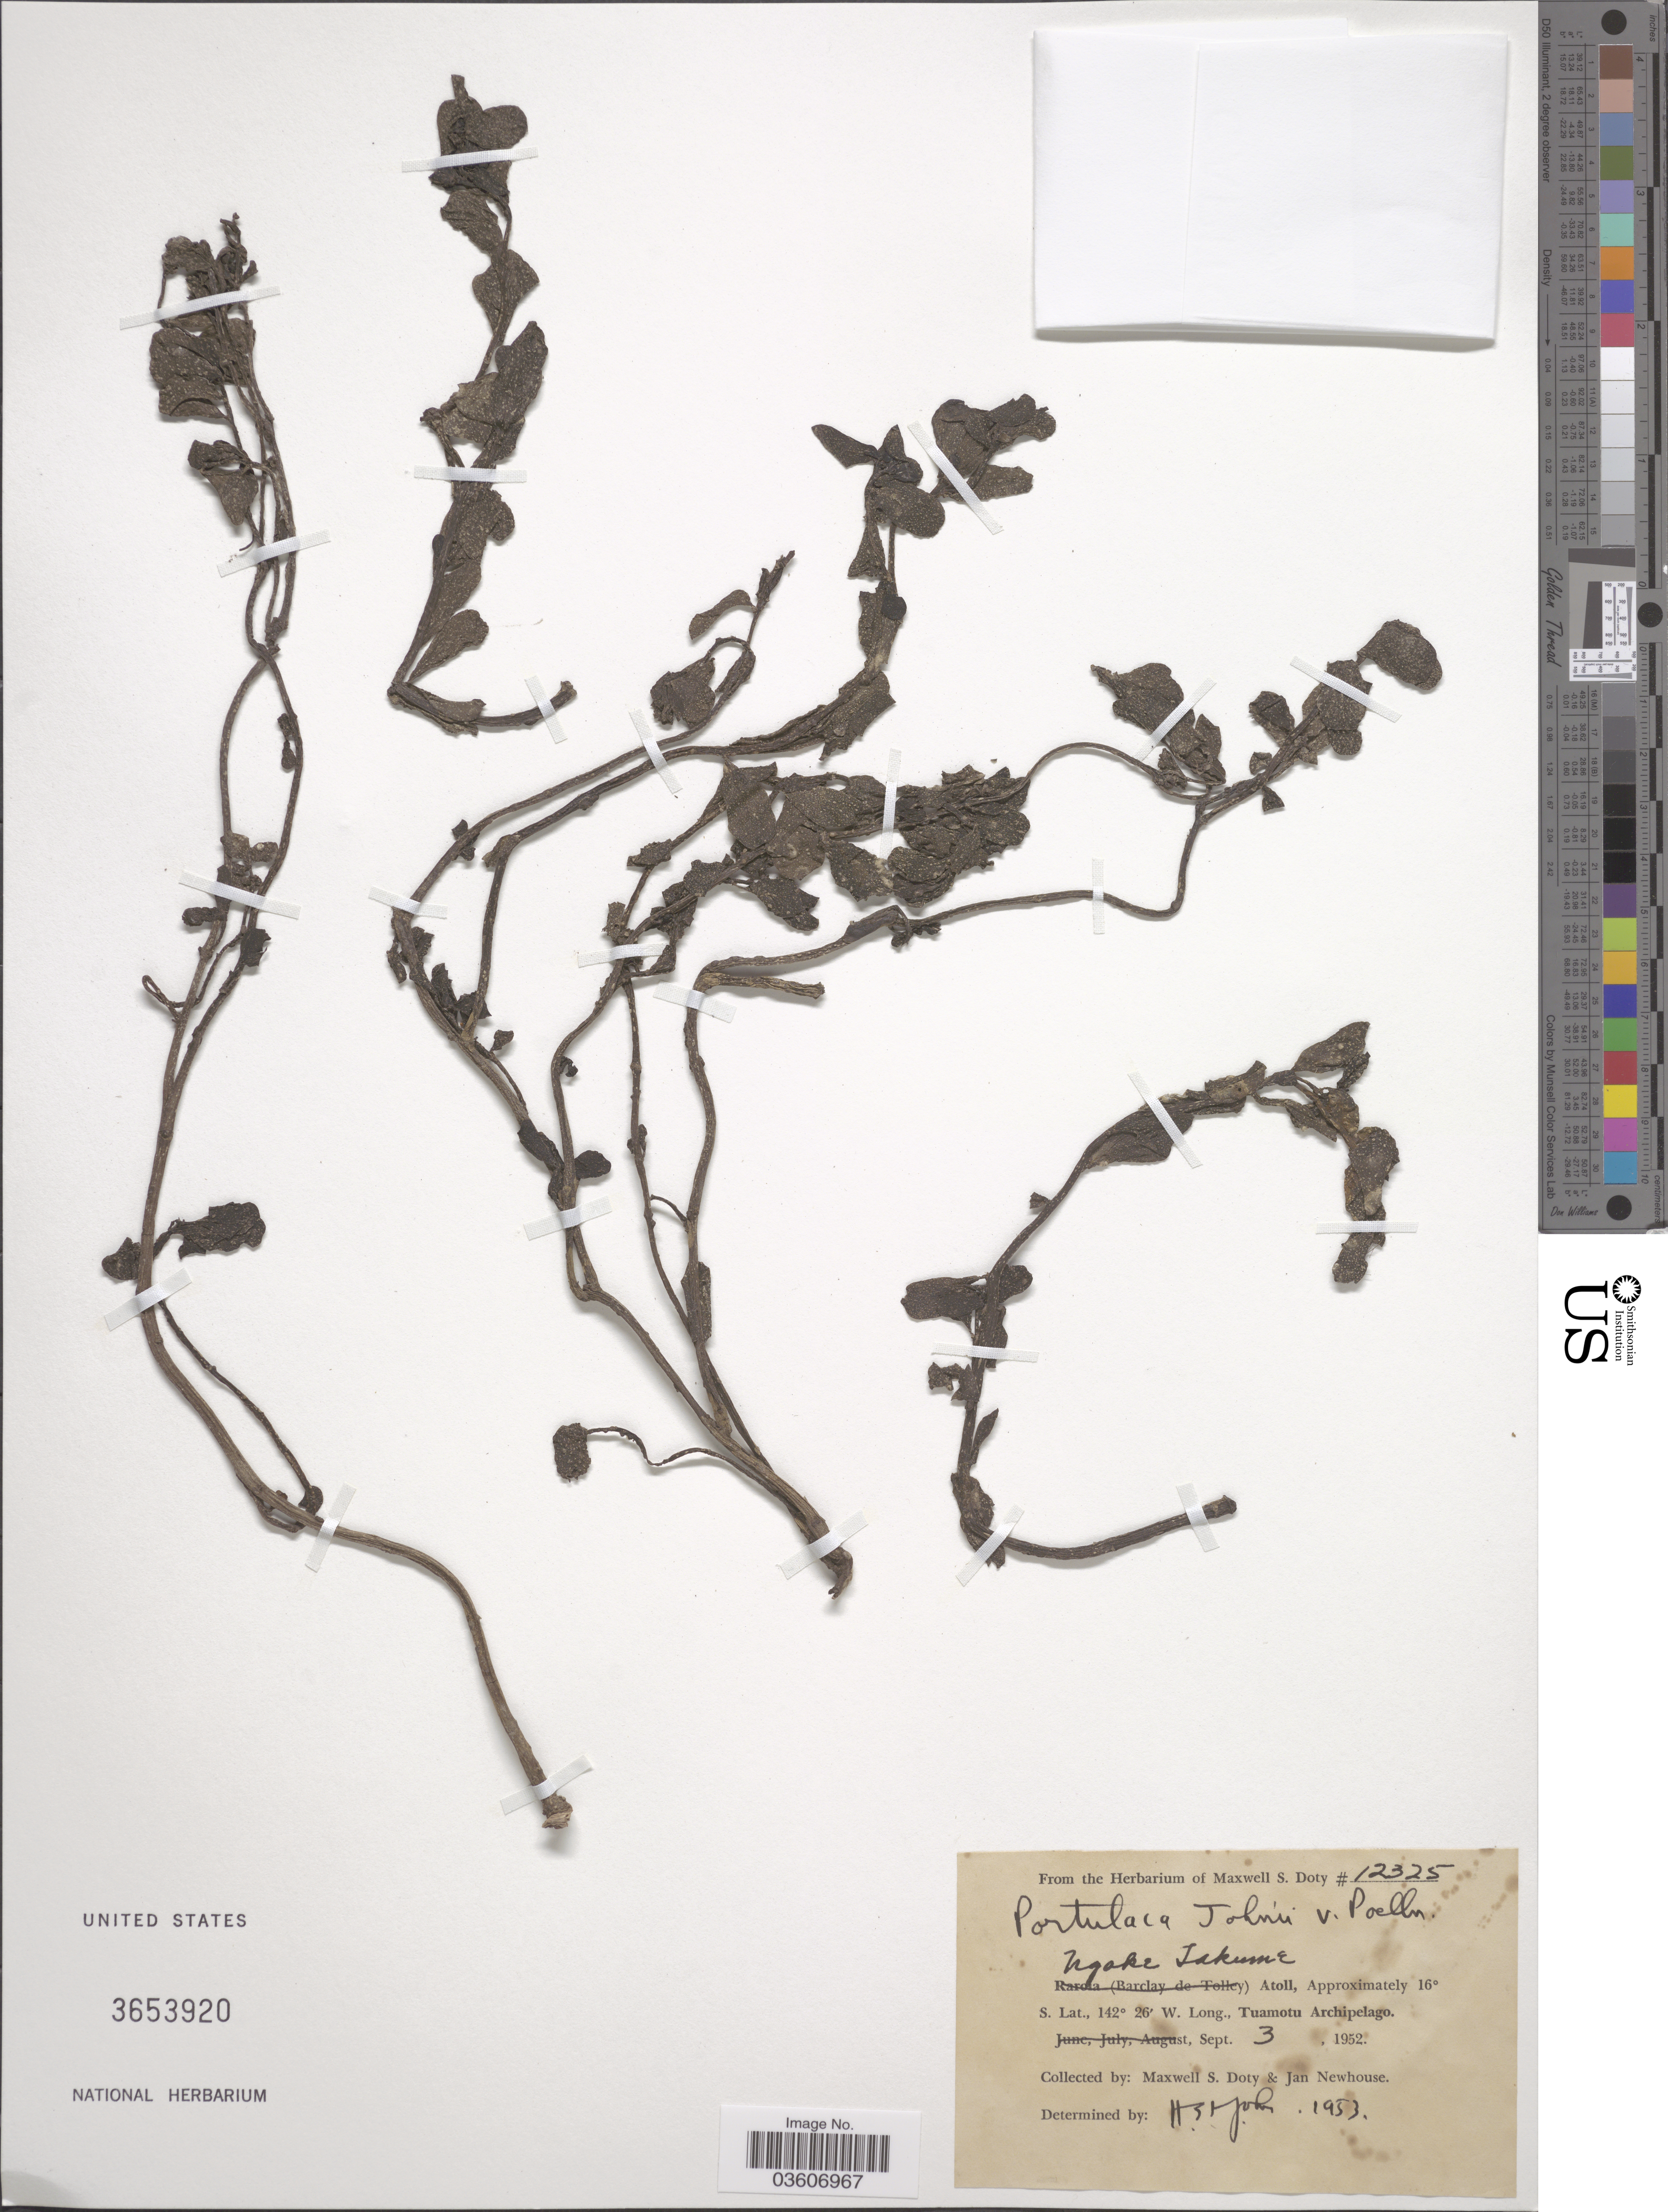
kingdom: Plantae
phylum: Tracheophyta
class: Magnoliopsida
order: Caryophyllales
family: Portulacaceae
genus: Portulaca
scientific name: Portulaca johnii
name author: Poelln.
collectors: M. S. Doty & J. Newhouse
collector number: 12325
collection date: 1952-09-03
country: French Polynesia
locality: Ngake [interpreted] Takume Atoll. Tuamotu Archipelago.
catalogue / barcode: US 3653920